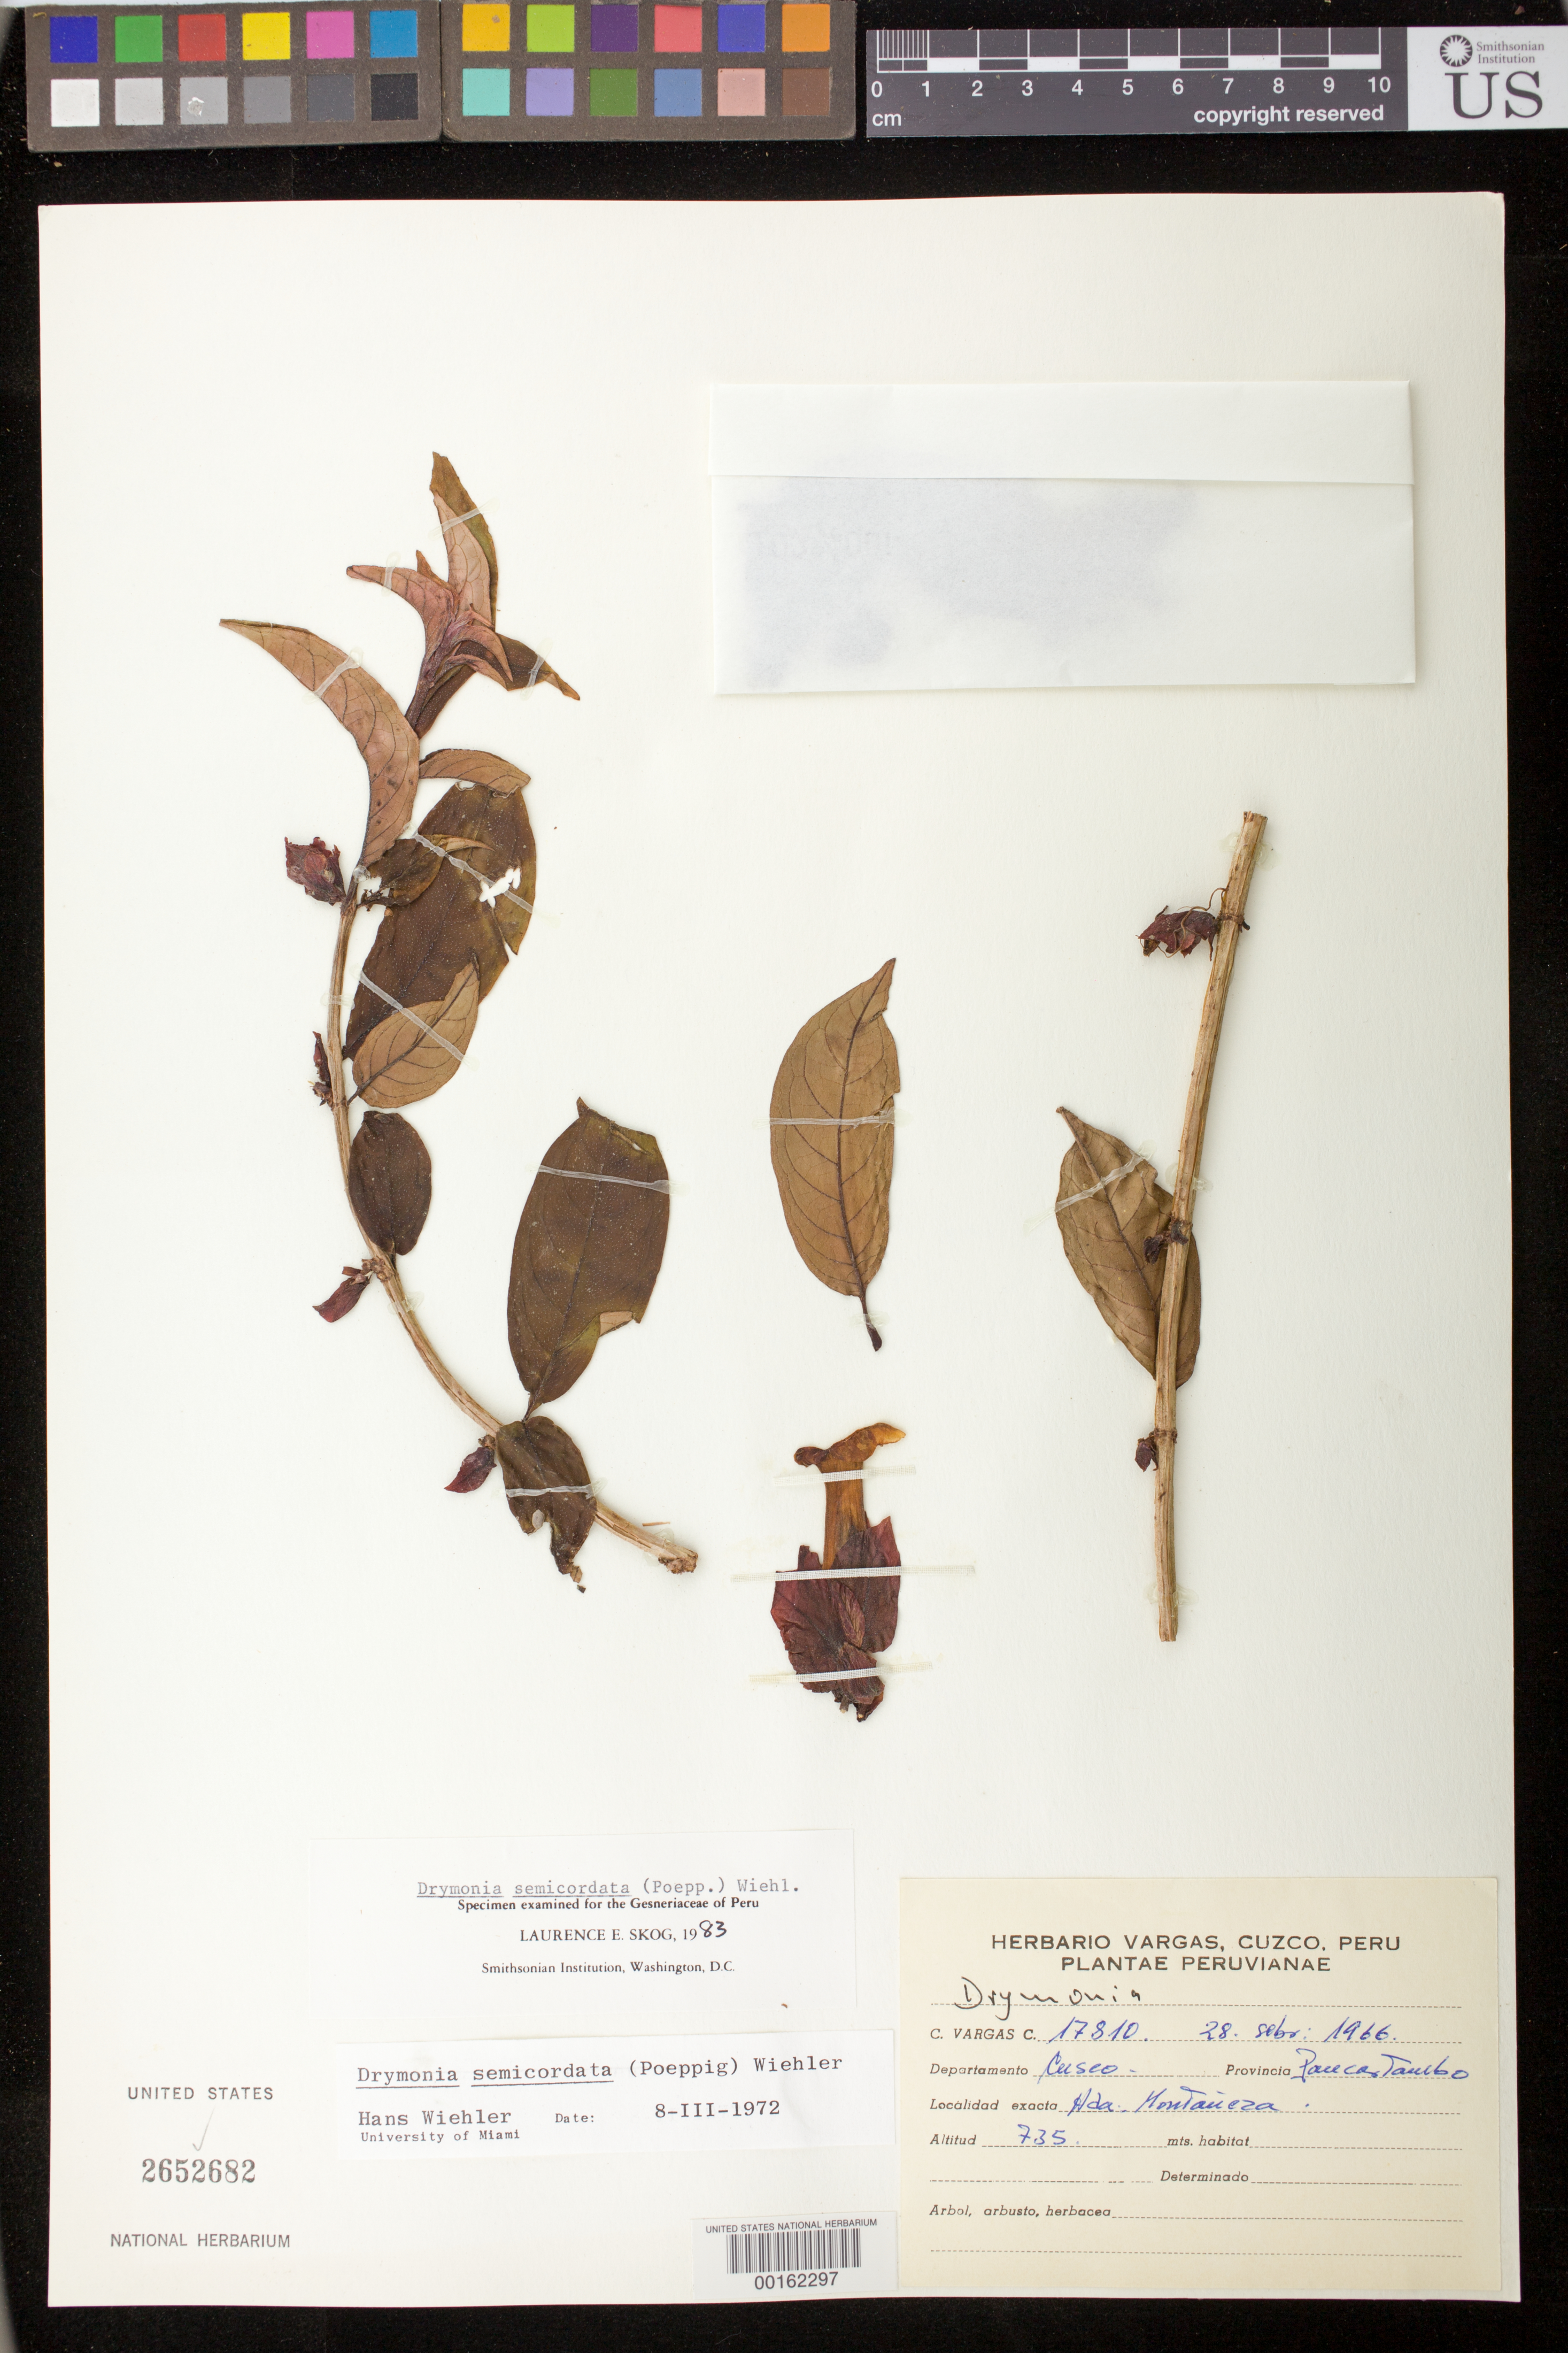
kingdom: Plantae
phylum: Tracheophyta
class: Magnoliopsida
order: Lamiales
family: Gesneriaceae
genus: Drymonia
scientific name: Drymonia semicordata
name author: (Poepp.) Wiehler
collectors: C. Vargas C.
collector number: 17810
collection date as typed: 28 Feb 1966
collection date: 1966-02-28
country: Peru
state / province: Cusco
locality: Paucartambo, Hda Montaneza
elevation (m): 735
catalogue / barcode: US 2652682